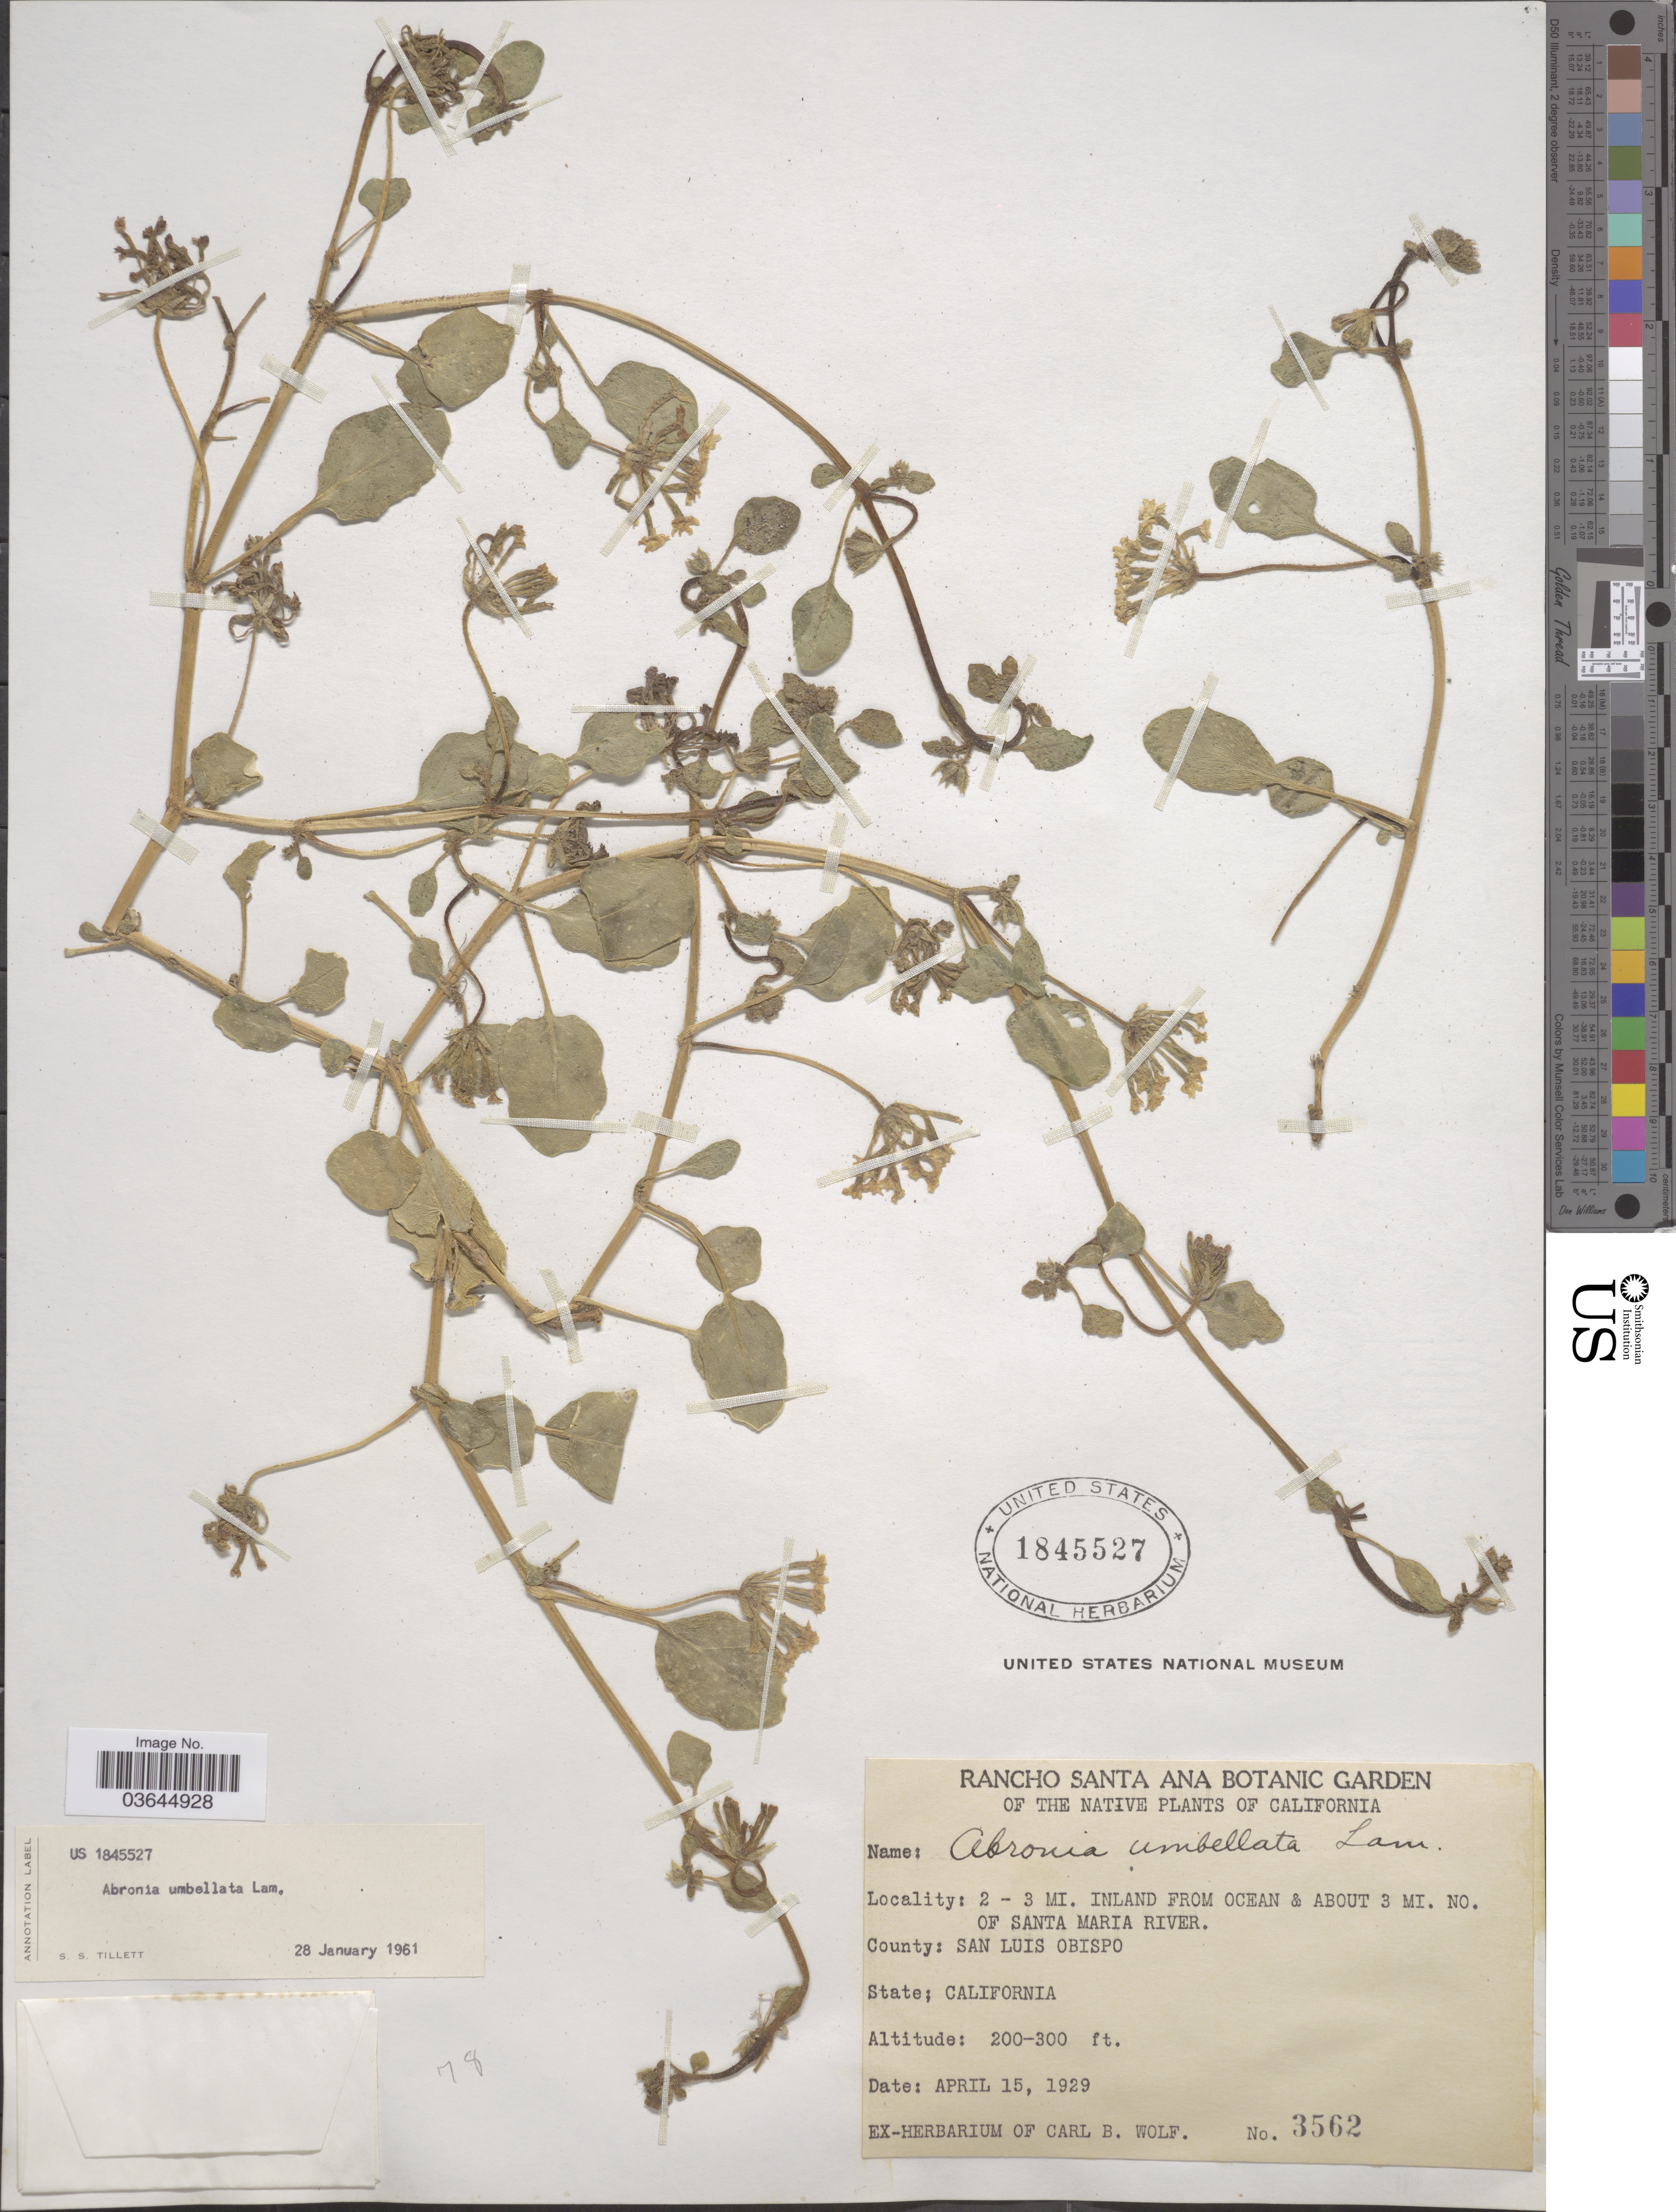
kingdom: Plantae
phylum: Tracheophyta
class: Magnoliopsida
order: Caryophyllales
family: Nyctaginaceae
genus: Abronia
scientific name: Abronia umbellata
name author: Lam.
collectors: ex herb. Carl B. Wolf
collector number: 3562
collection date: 1929-04-15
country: United States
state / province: California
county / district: San Luis Obispo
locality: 2-3 mi. inland from ocean & about 3 mi. no. of Santa Maria River. County: San Luis Obispo.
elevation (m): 61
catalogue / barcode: US 1845527